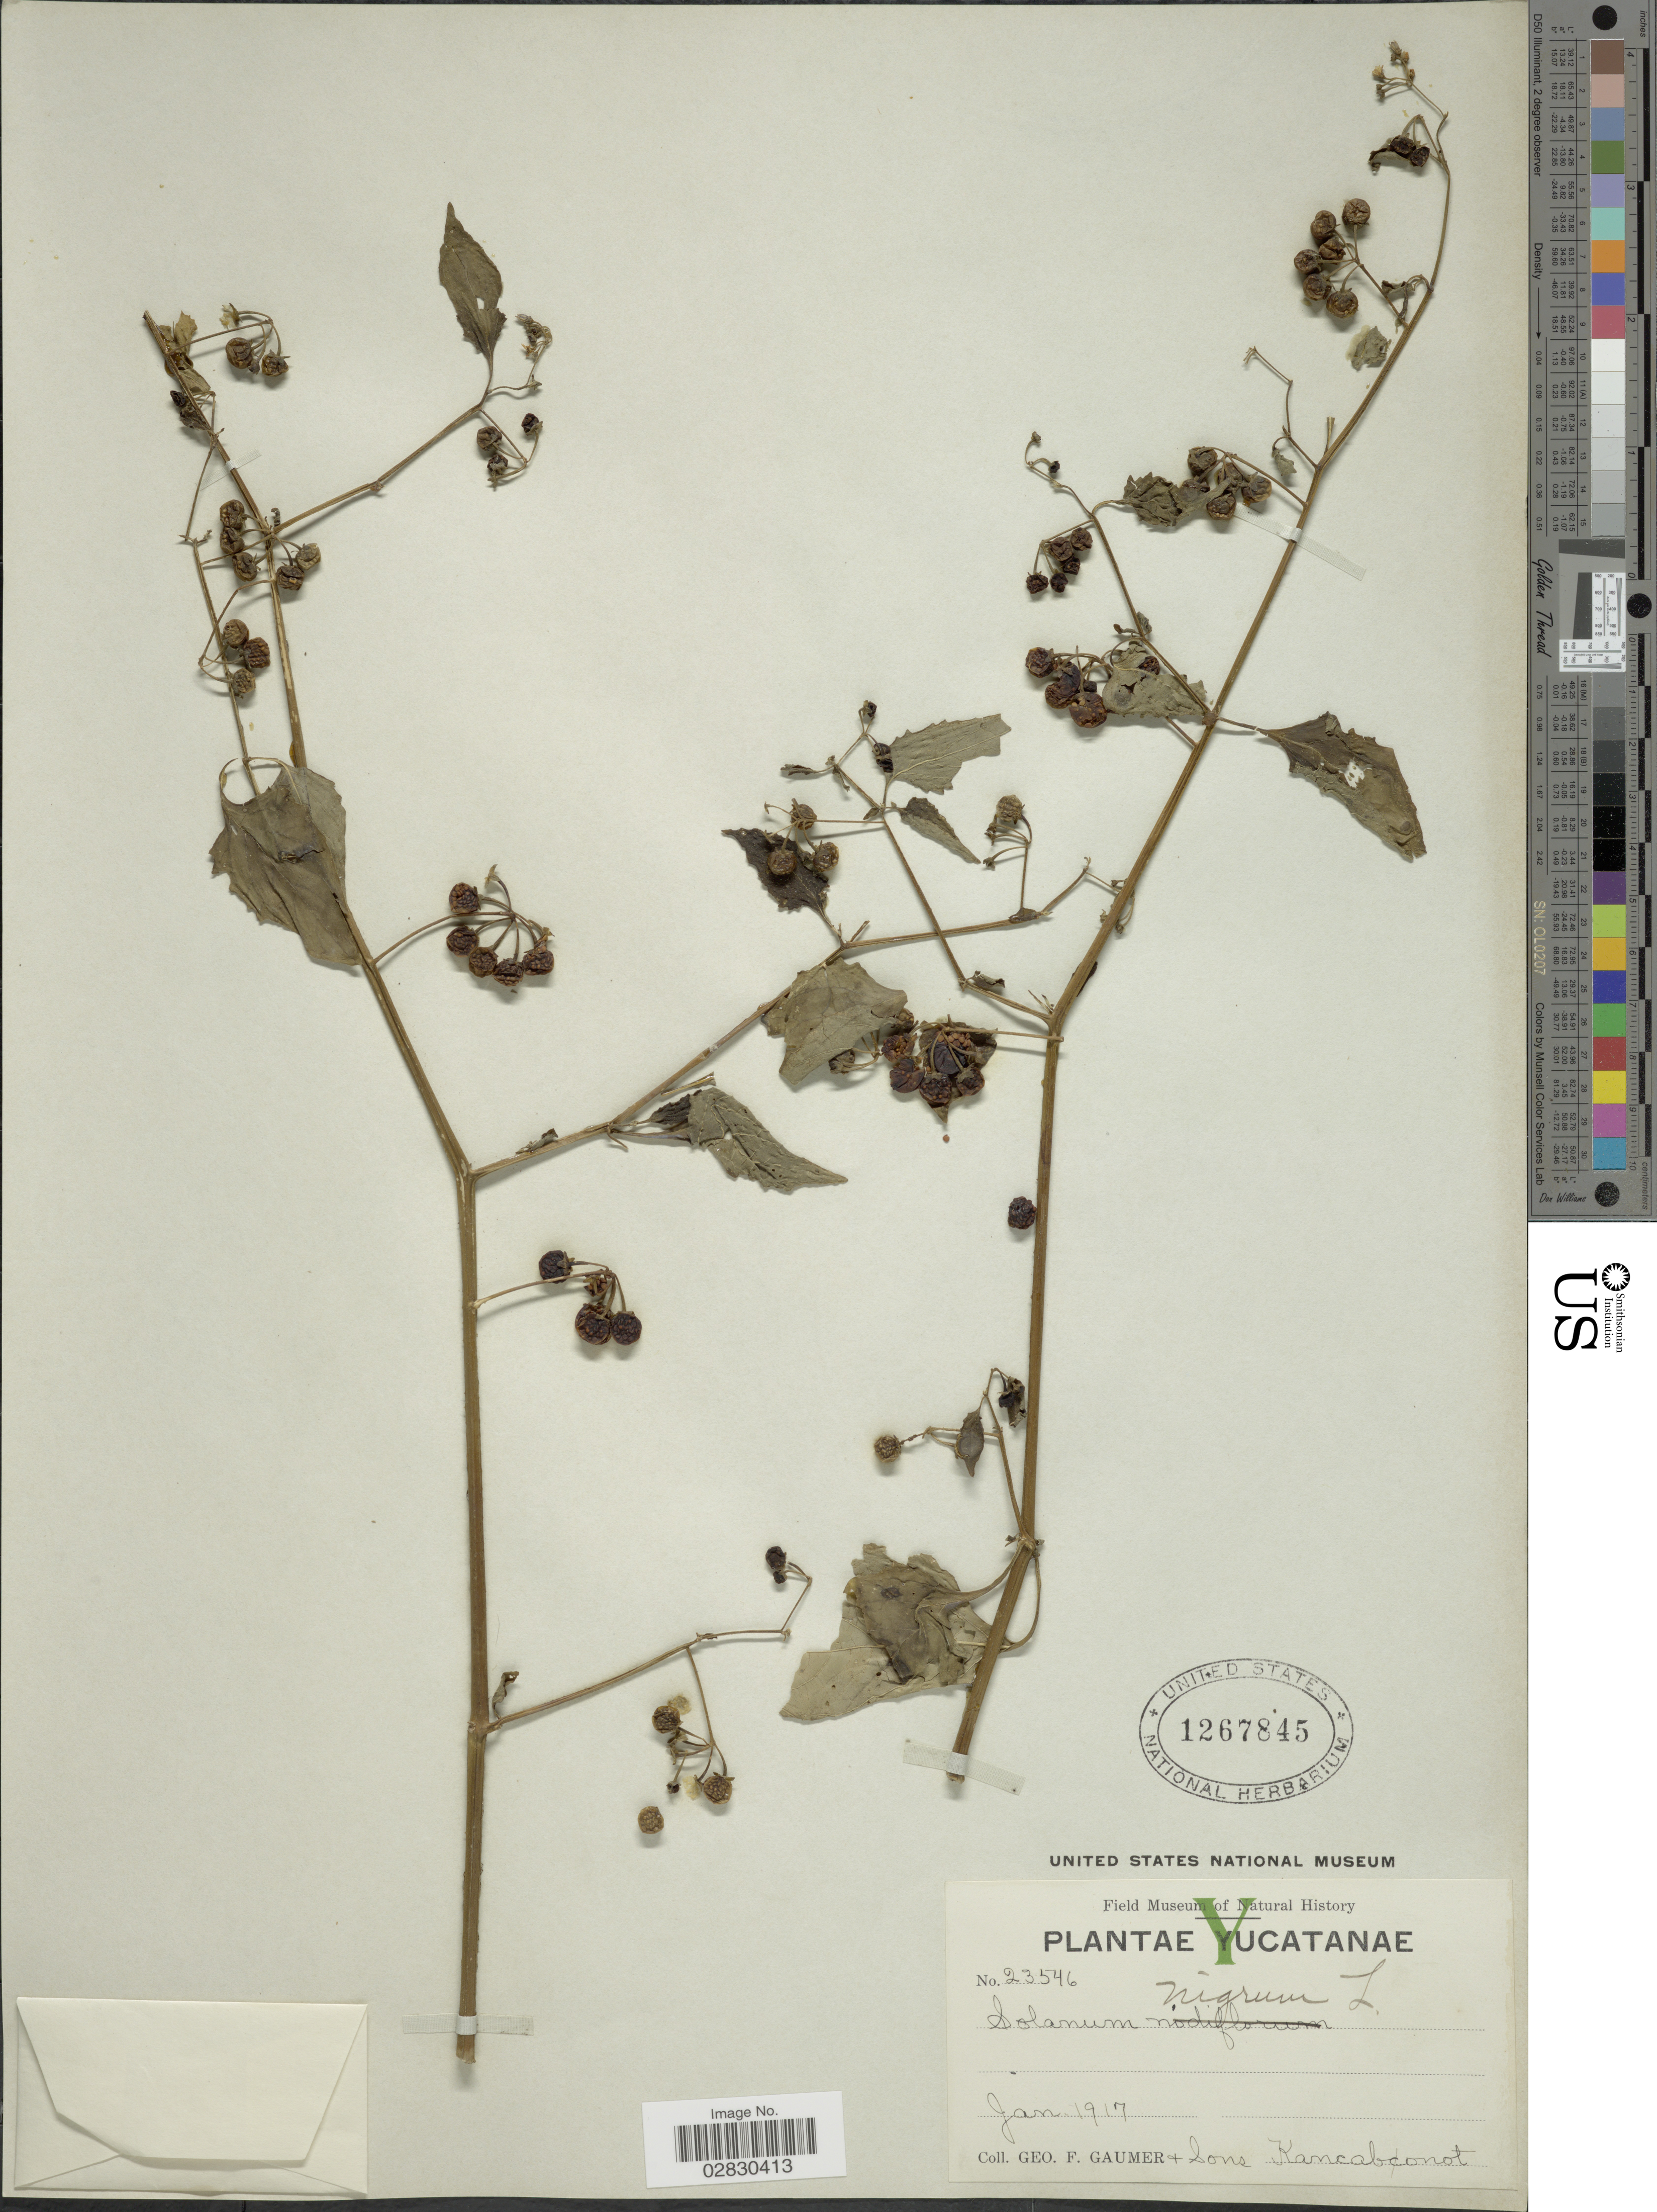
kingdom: Plantae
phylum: Tracheophyta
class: Magnoliopsida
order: Solanales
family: Solanaceae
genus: Solanum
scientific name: Solanum nigrescens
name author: M. Martens & Galeotti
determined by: Knapp, S. D.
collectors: G. F. Gaumer & et al.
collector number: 23546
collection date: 1917-01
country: Mexico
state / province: Yucatán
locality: Kancabonot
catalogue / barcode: US 1267845